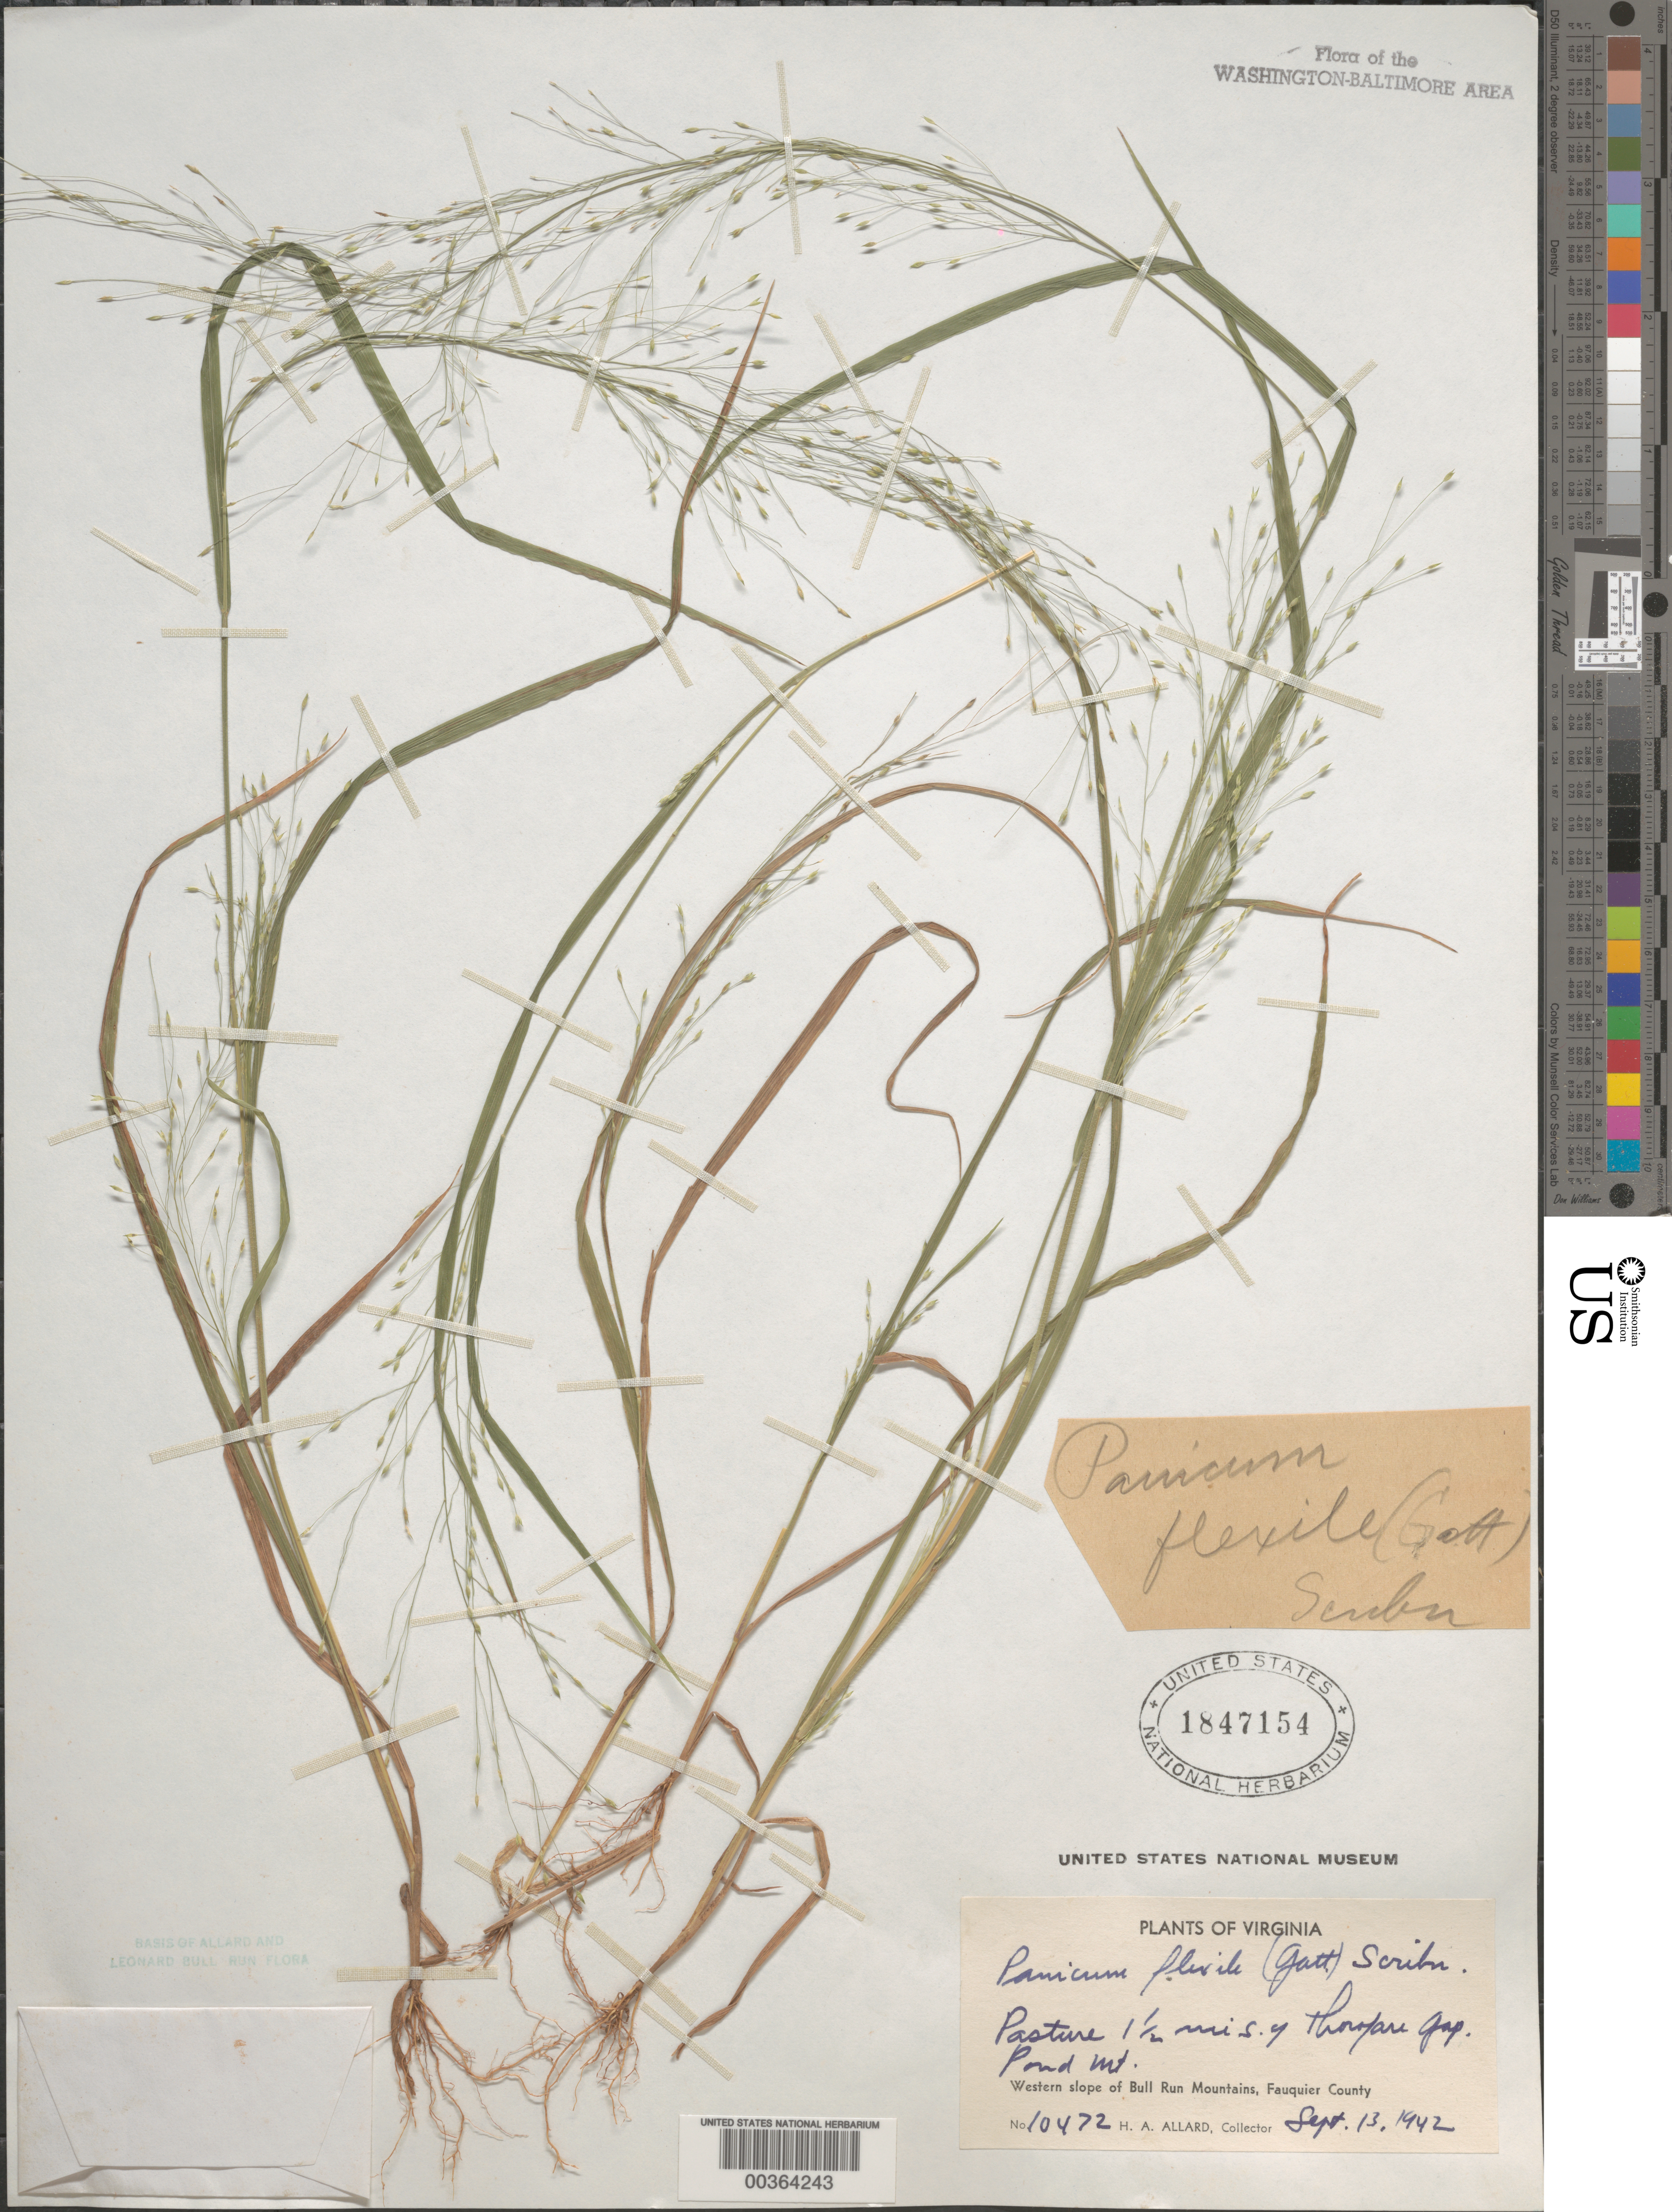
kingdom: Plantae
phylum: Tracheophyta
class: Liliopsida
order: Poales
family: Poaceae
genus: Panicum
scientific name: Panicum flexile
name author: (Gatt.) Scribn.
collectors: H. A. Allard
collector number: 10472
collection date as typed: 13 Sep 1942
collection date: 1942-09-13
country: United States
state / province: Virginia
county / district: Fauquier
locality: Pond Mountain, south of Thorofare Gap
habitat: Pasture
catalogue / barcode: US 1847154